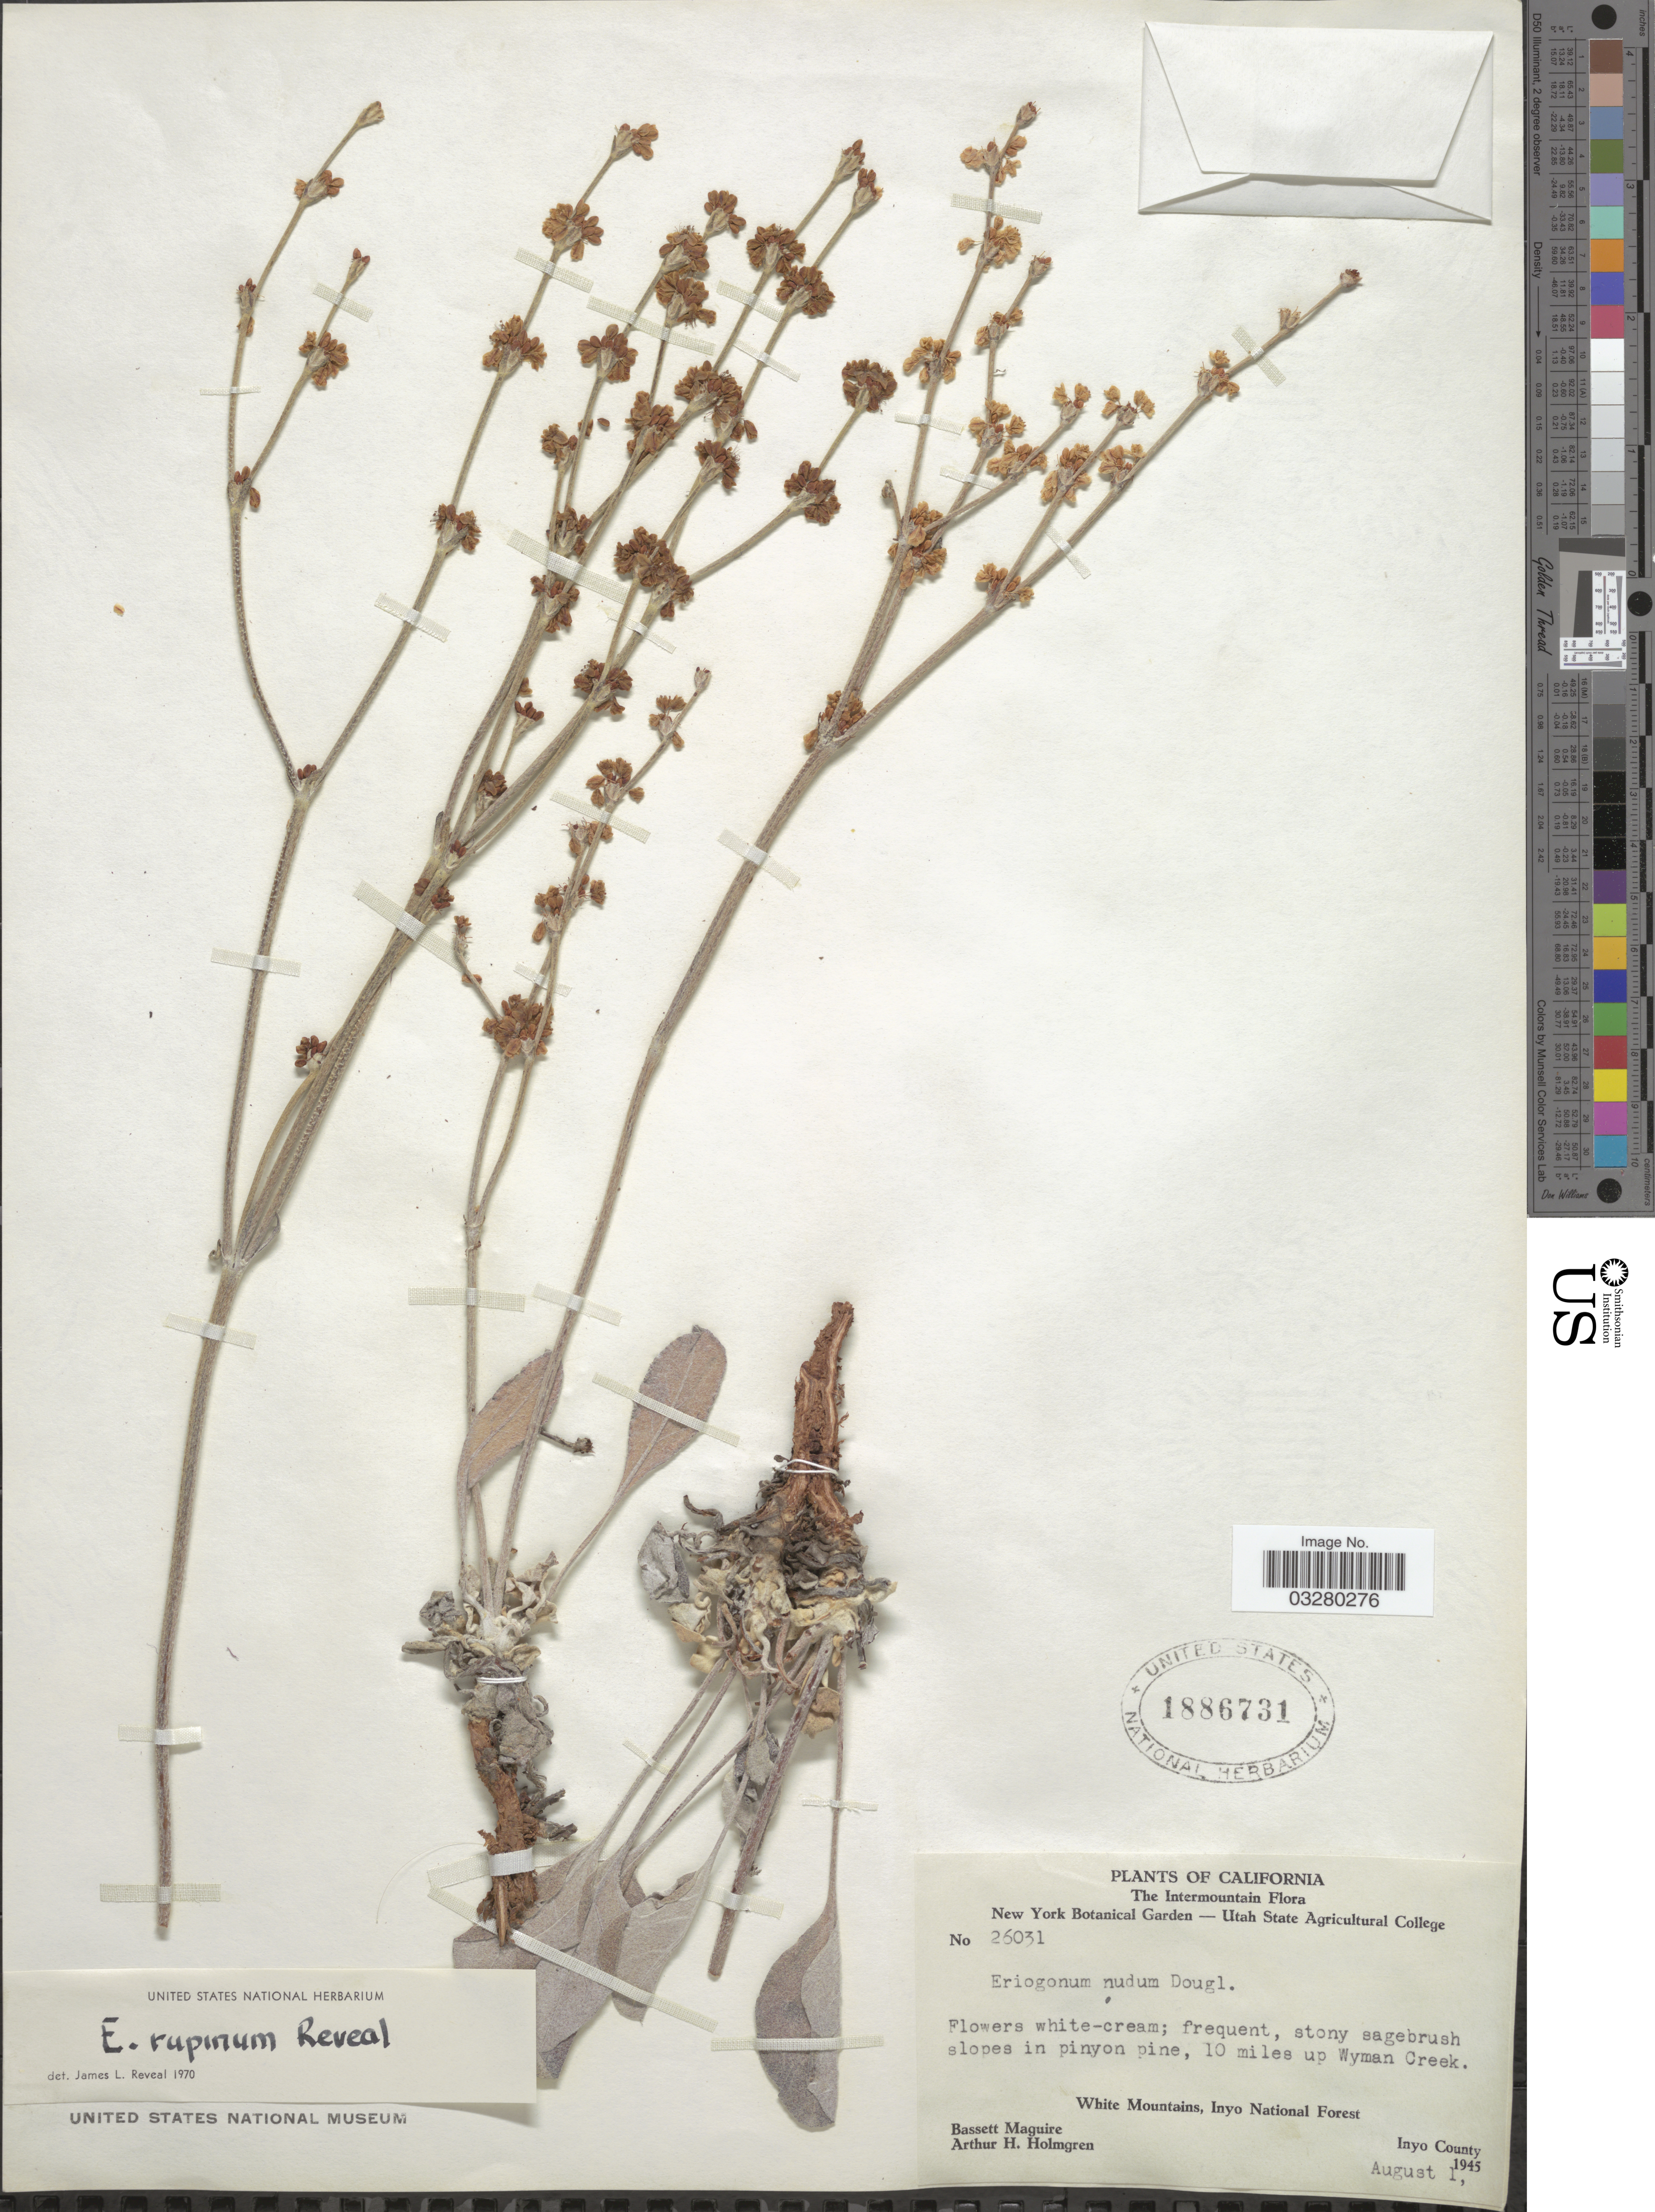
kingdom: Plantae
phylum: Tracheophyta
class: Magnoliopsida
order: Caryophyllales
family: Polygonaceae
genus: Eriogonum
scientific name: Eriogonum rupinum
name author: Reveal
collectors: B. Maguire & A. H. Holmgren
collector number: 26031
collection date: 1945-08-01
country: United States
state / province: California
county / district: Inyo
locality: Intermountain. 10 miles up Wyman Creek. White Mountains, Inyo National Forest. Inyo County.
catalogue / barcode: US 1886731